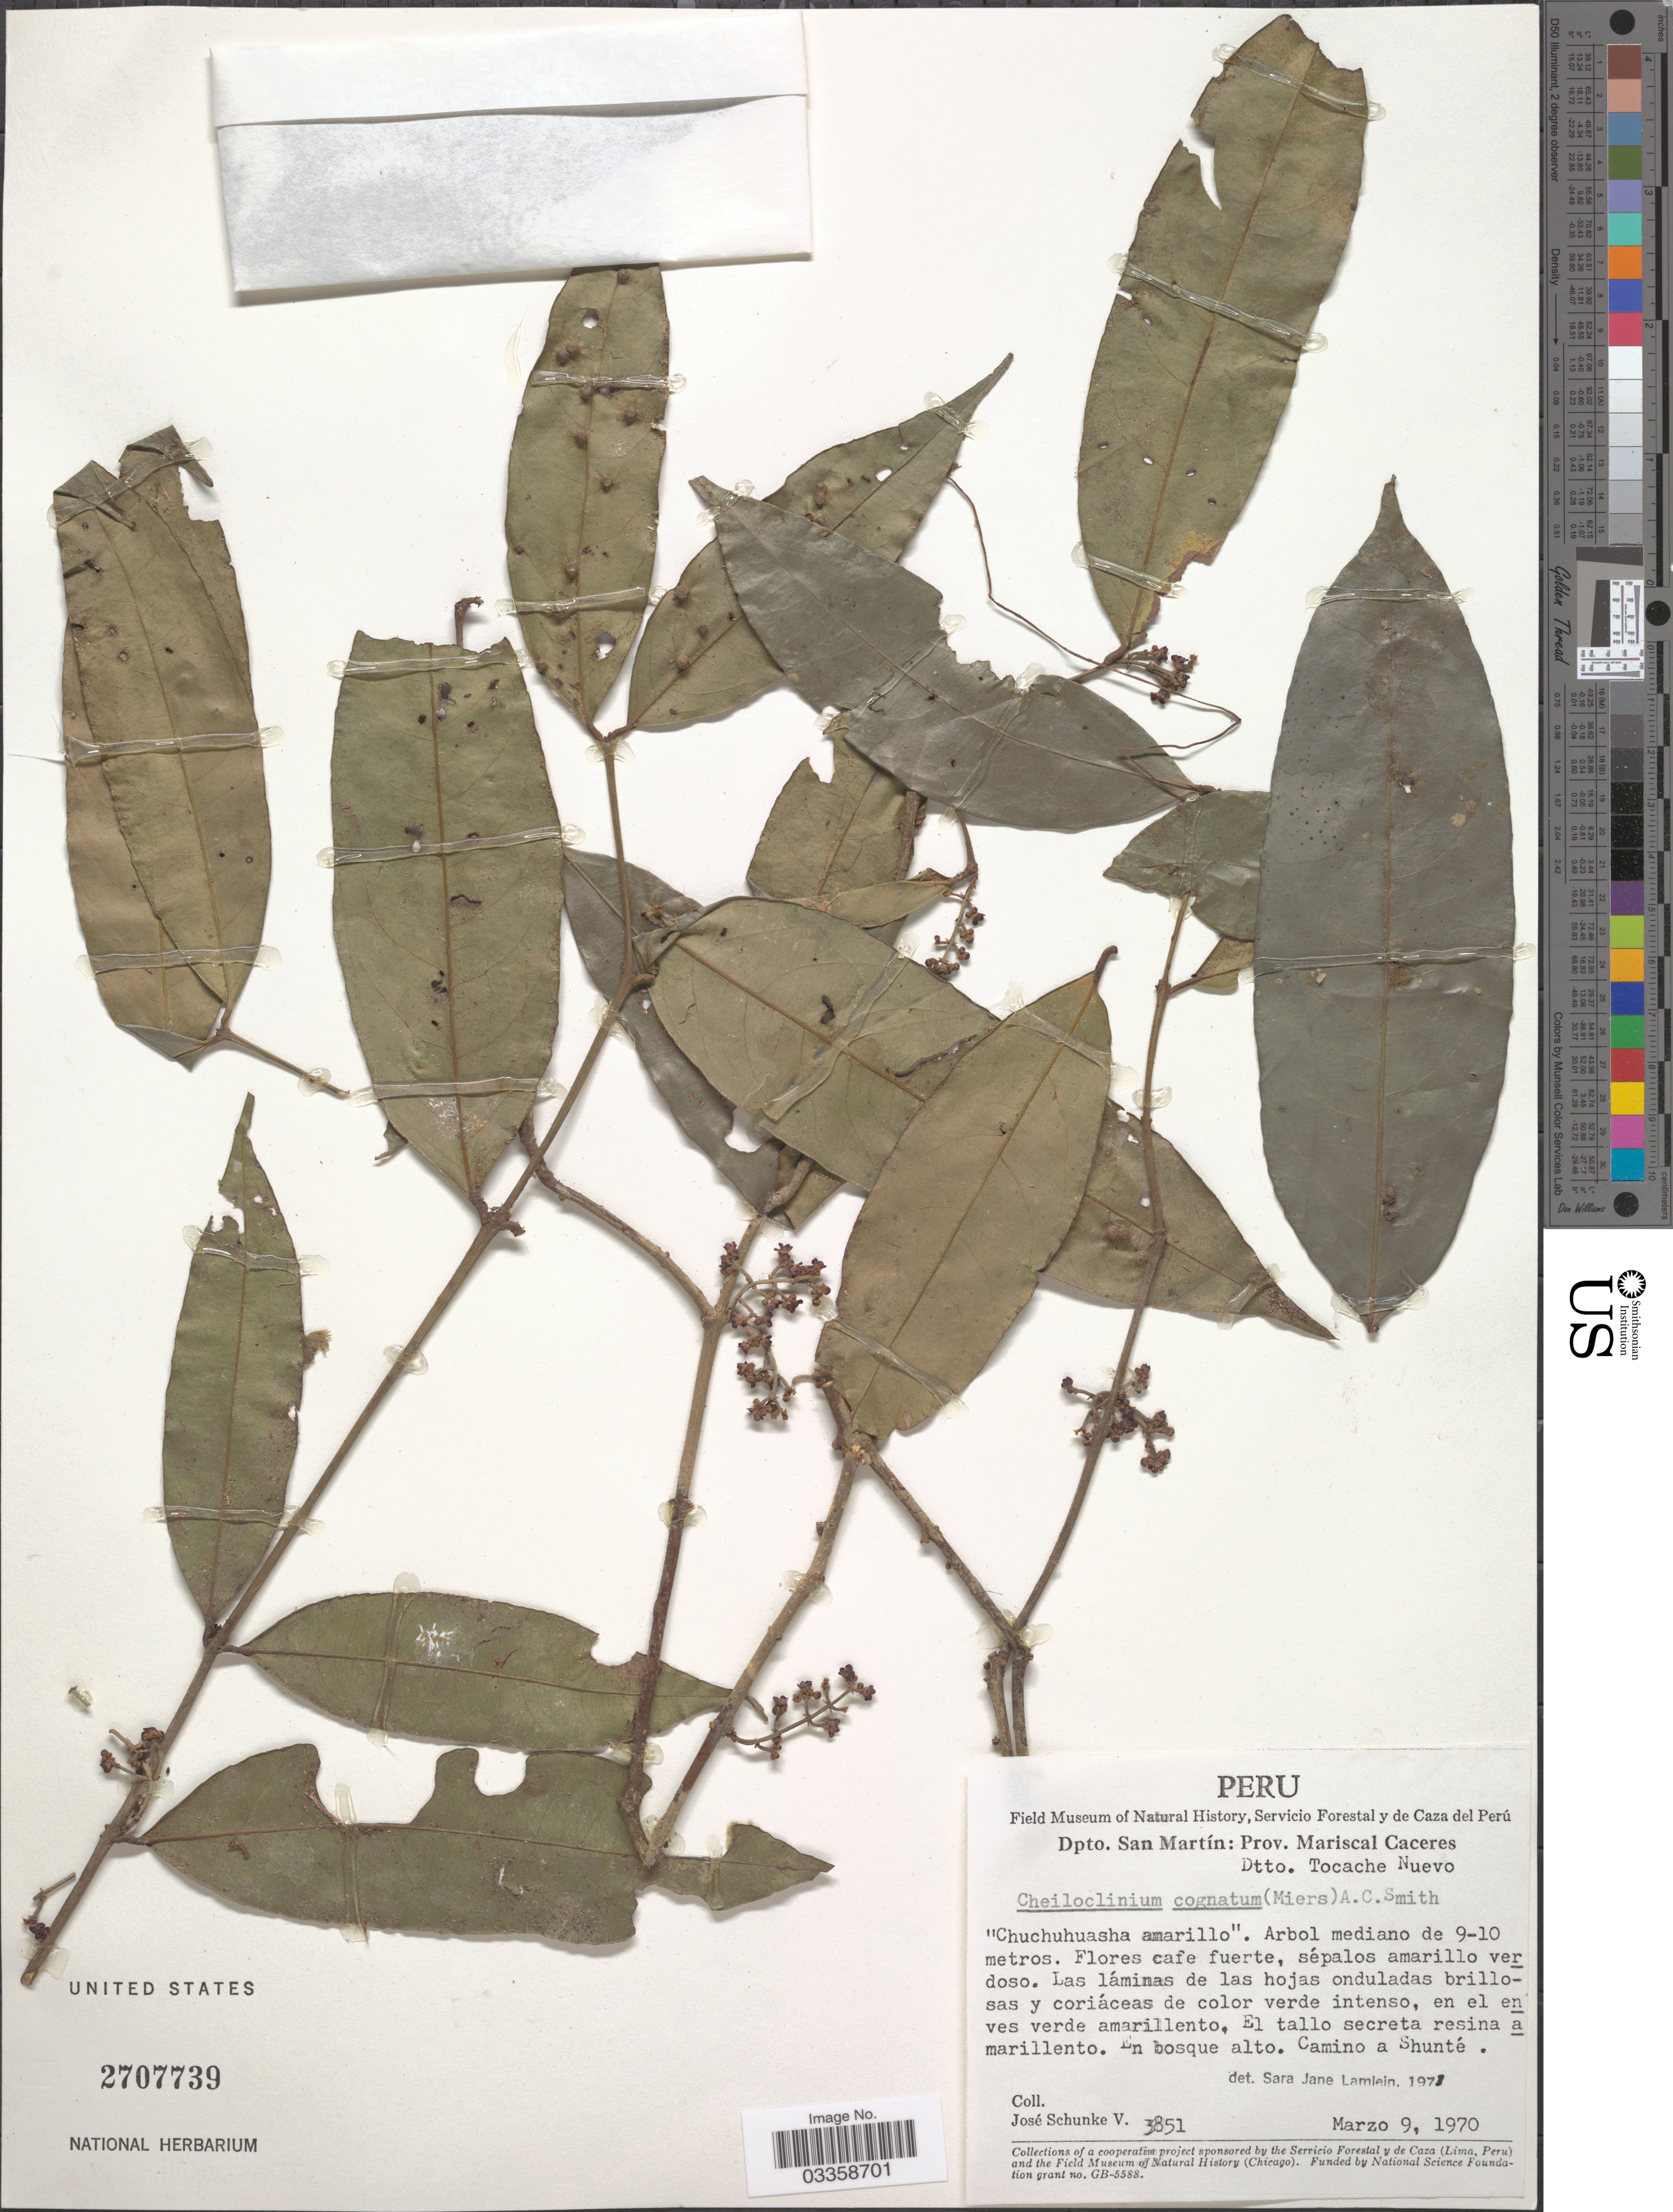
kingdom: Plantae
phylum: Tracheophyta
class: Magnoliopsida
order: Celastrales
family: Celastraceae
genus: Cheiloclinium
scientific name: Cheiloclinium cognatum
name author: (Miers) A.C. Sm.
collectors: J. Schunke Vigo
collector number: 3851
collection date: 1970-03-09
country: Peru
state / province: San Martín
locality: Dpto. San Martín: Prov. Mariscal Caceres, Dtto. Tocache Nuevo, Camino a Shunté.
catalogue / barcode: US 2707739